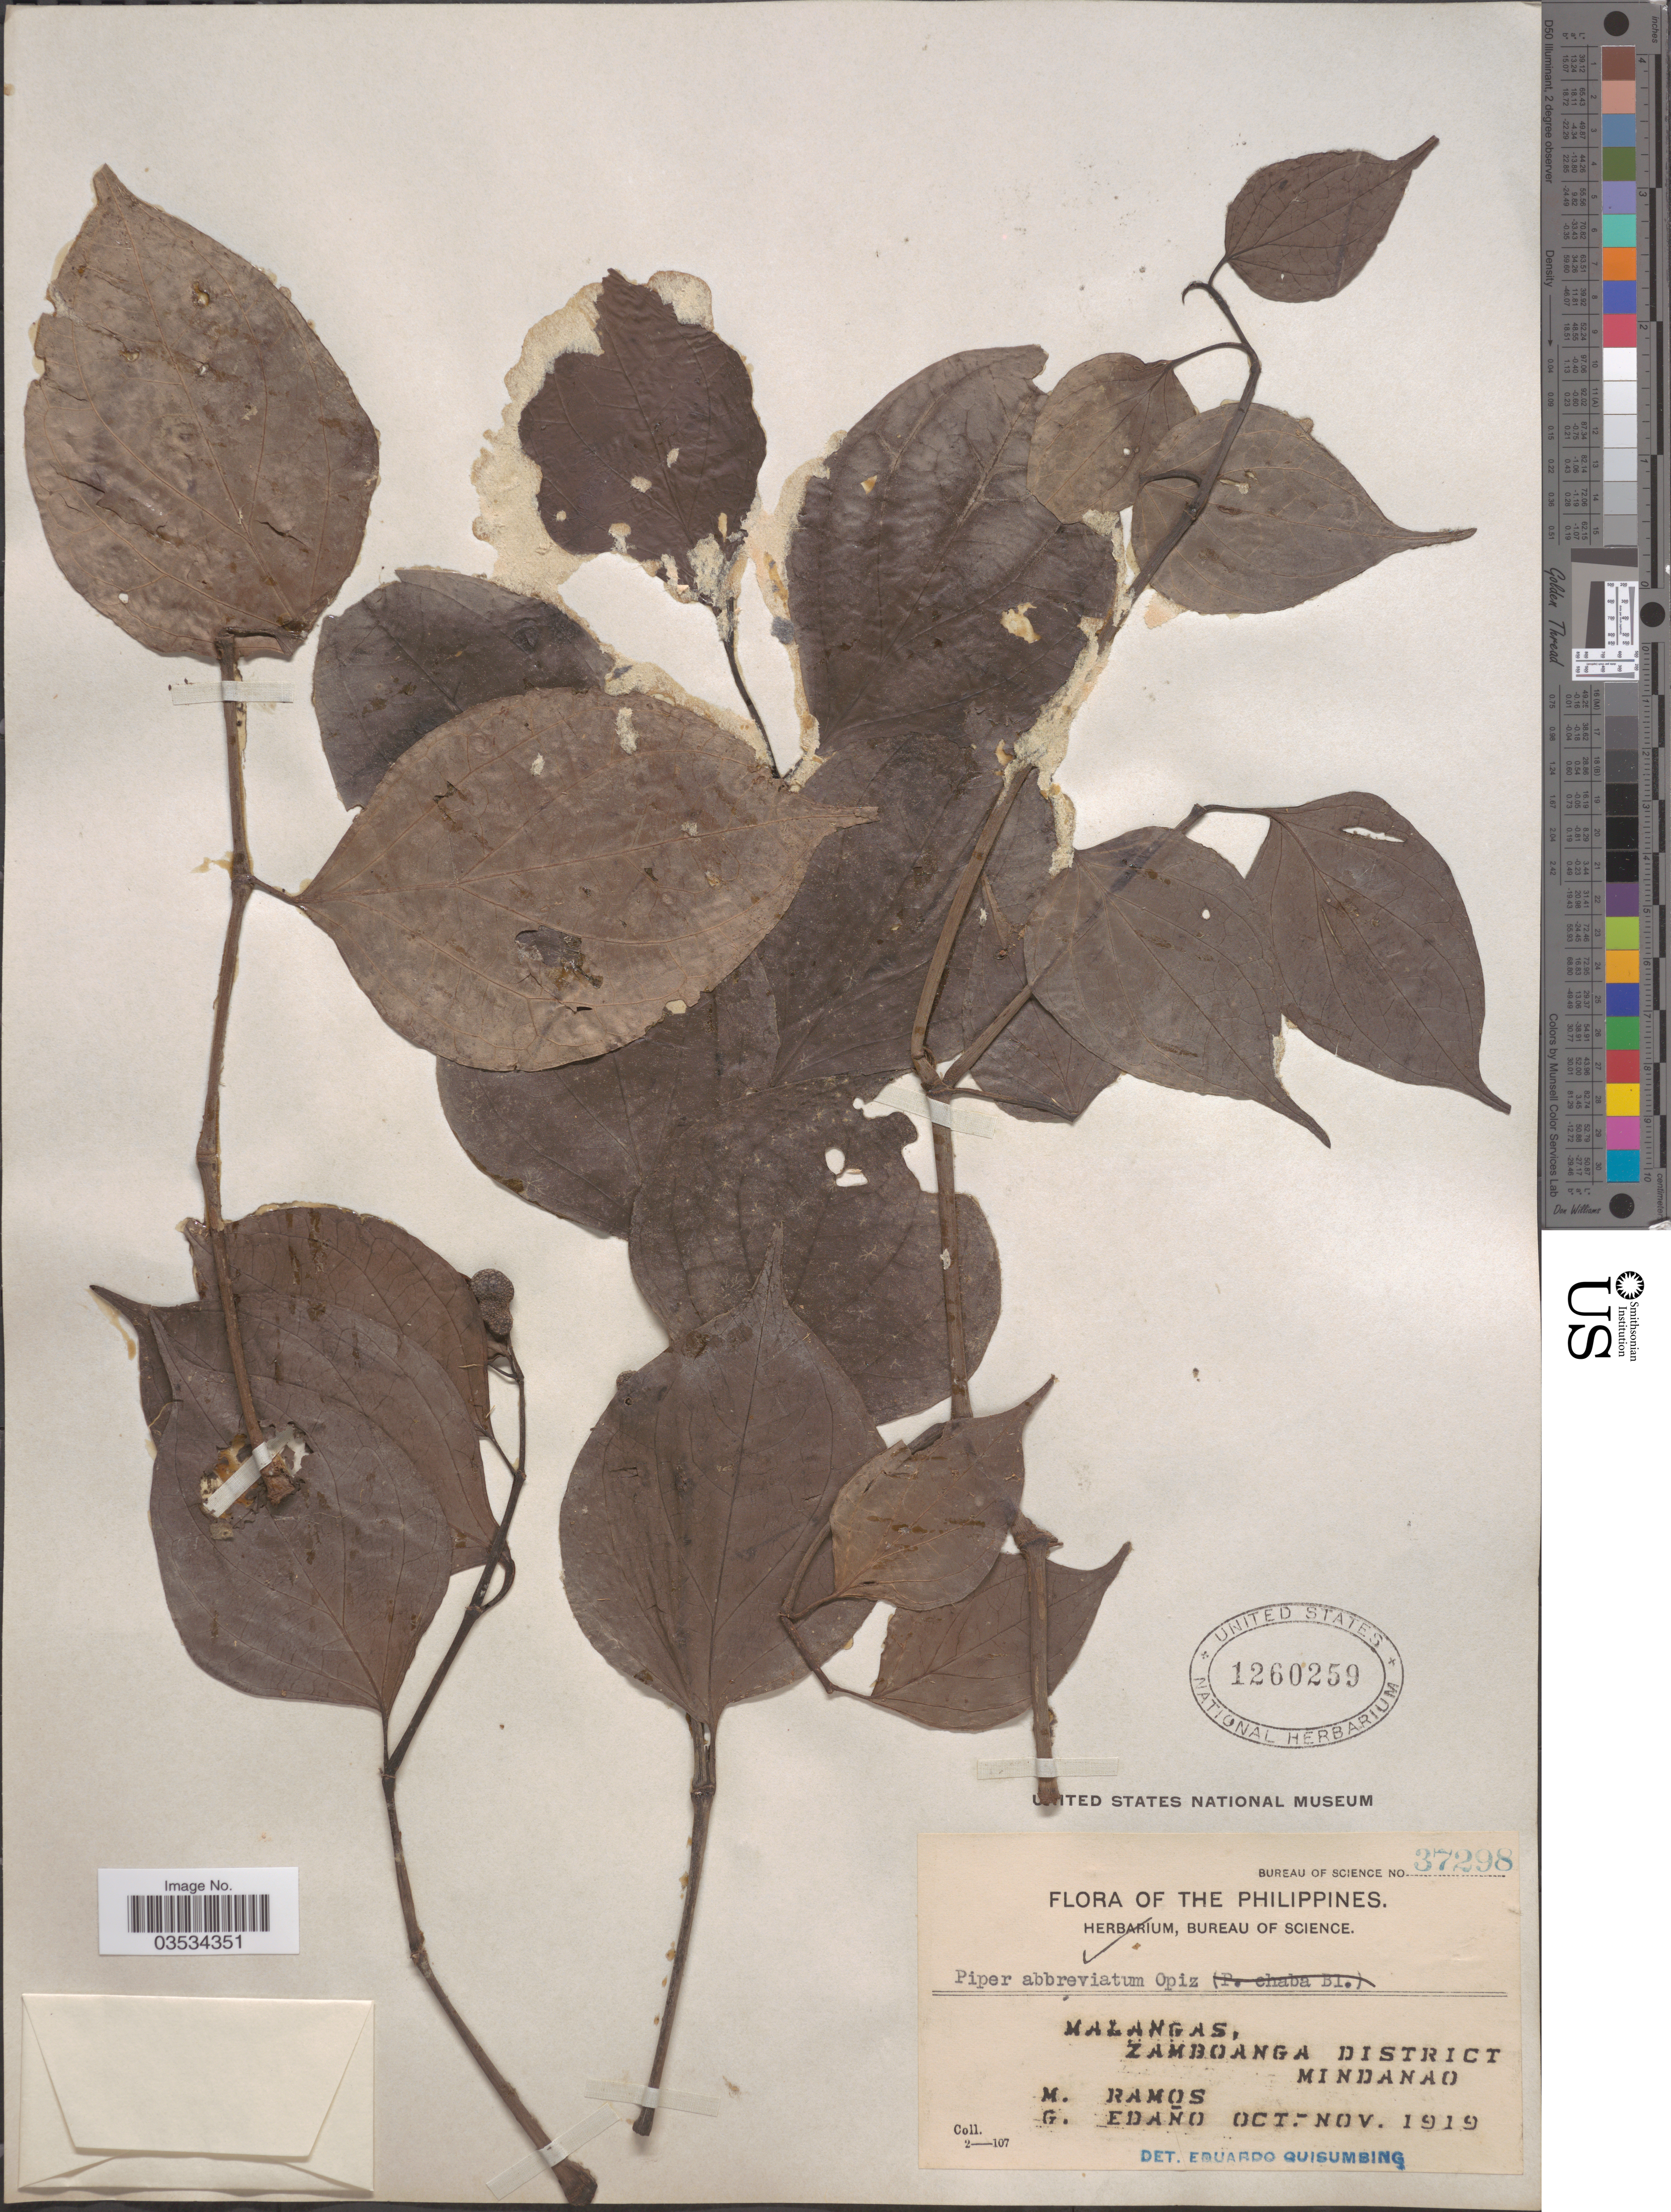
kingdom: Plantae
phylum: Tracheophyta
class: Magnoliopsida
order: Piperales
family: Piperaceae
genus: Piper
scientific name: Piper abbreviatum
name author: Opiz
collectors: M. Ramos & G. Edaño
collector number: Bureau of Science 37298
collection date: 1919-10/1919-11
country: Philippines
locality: Malangas, Zamboanga District. Mindanao.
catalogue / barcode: US 1260259